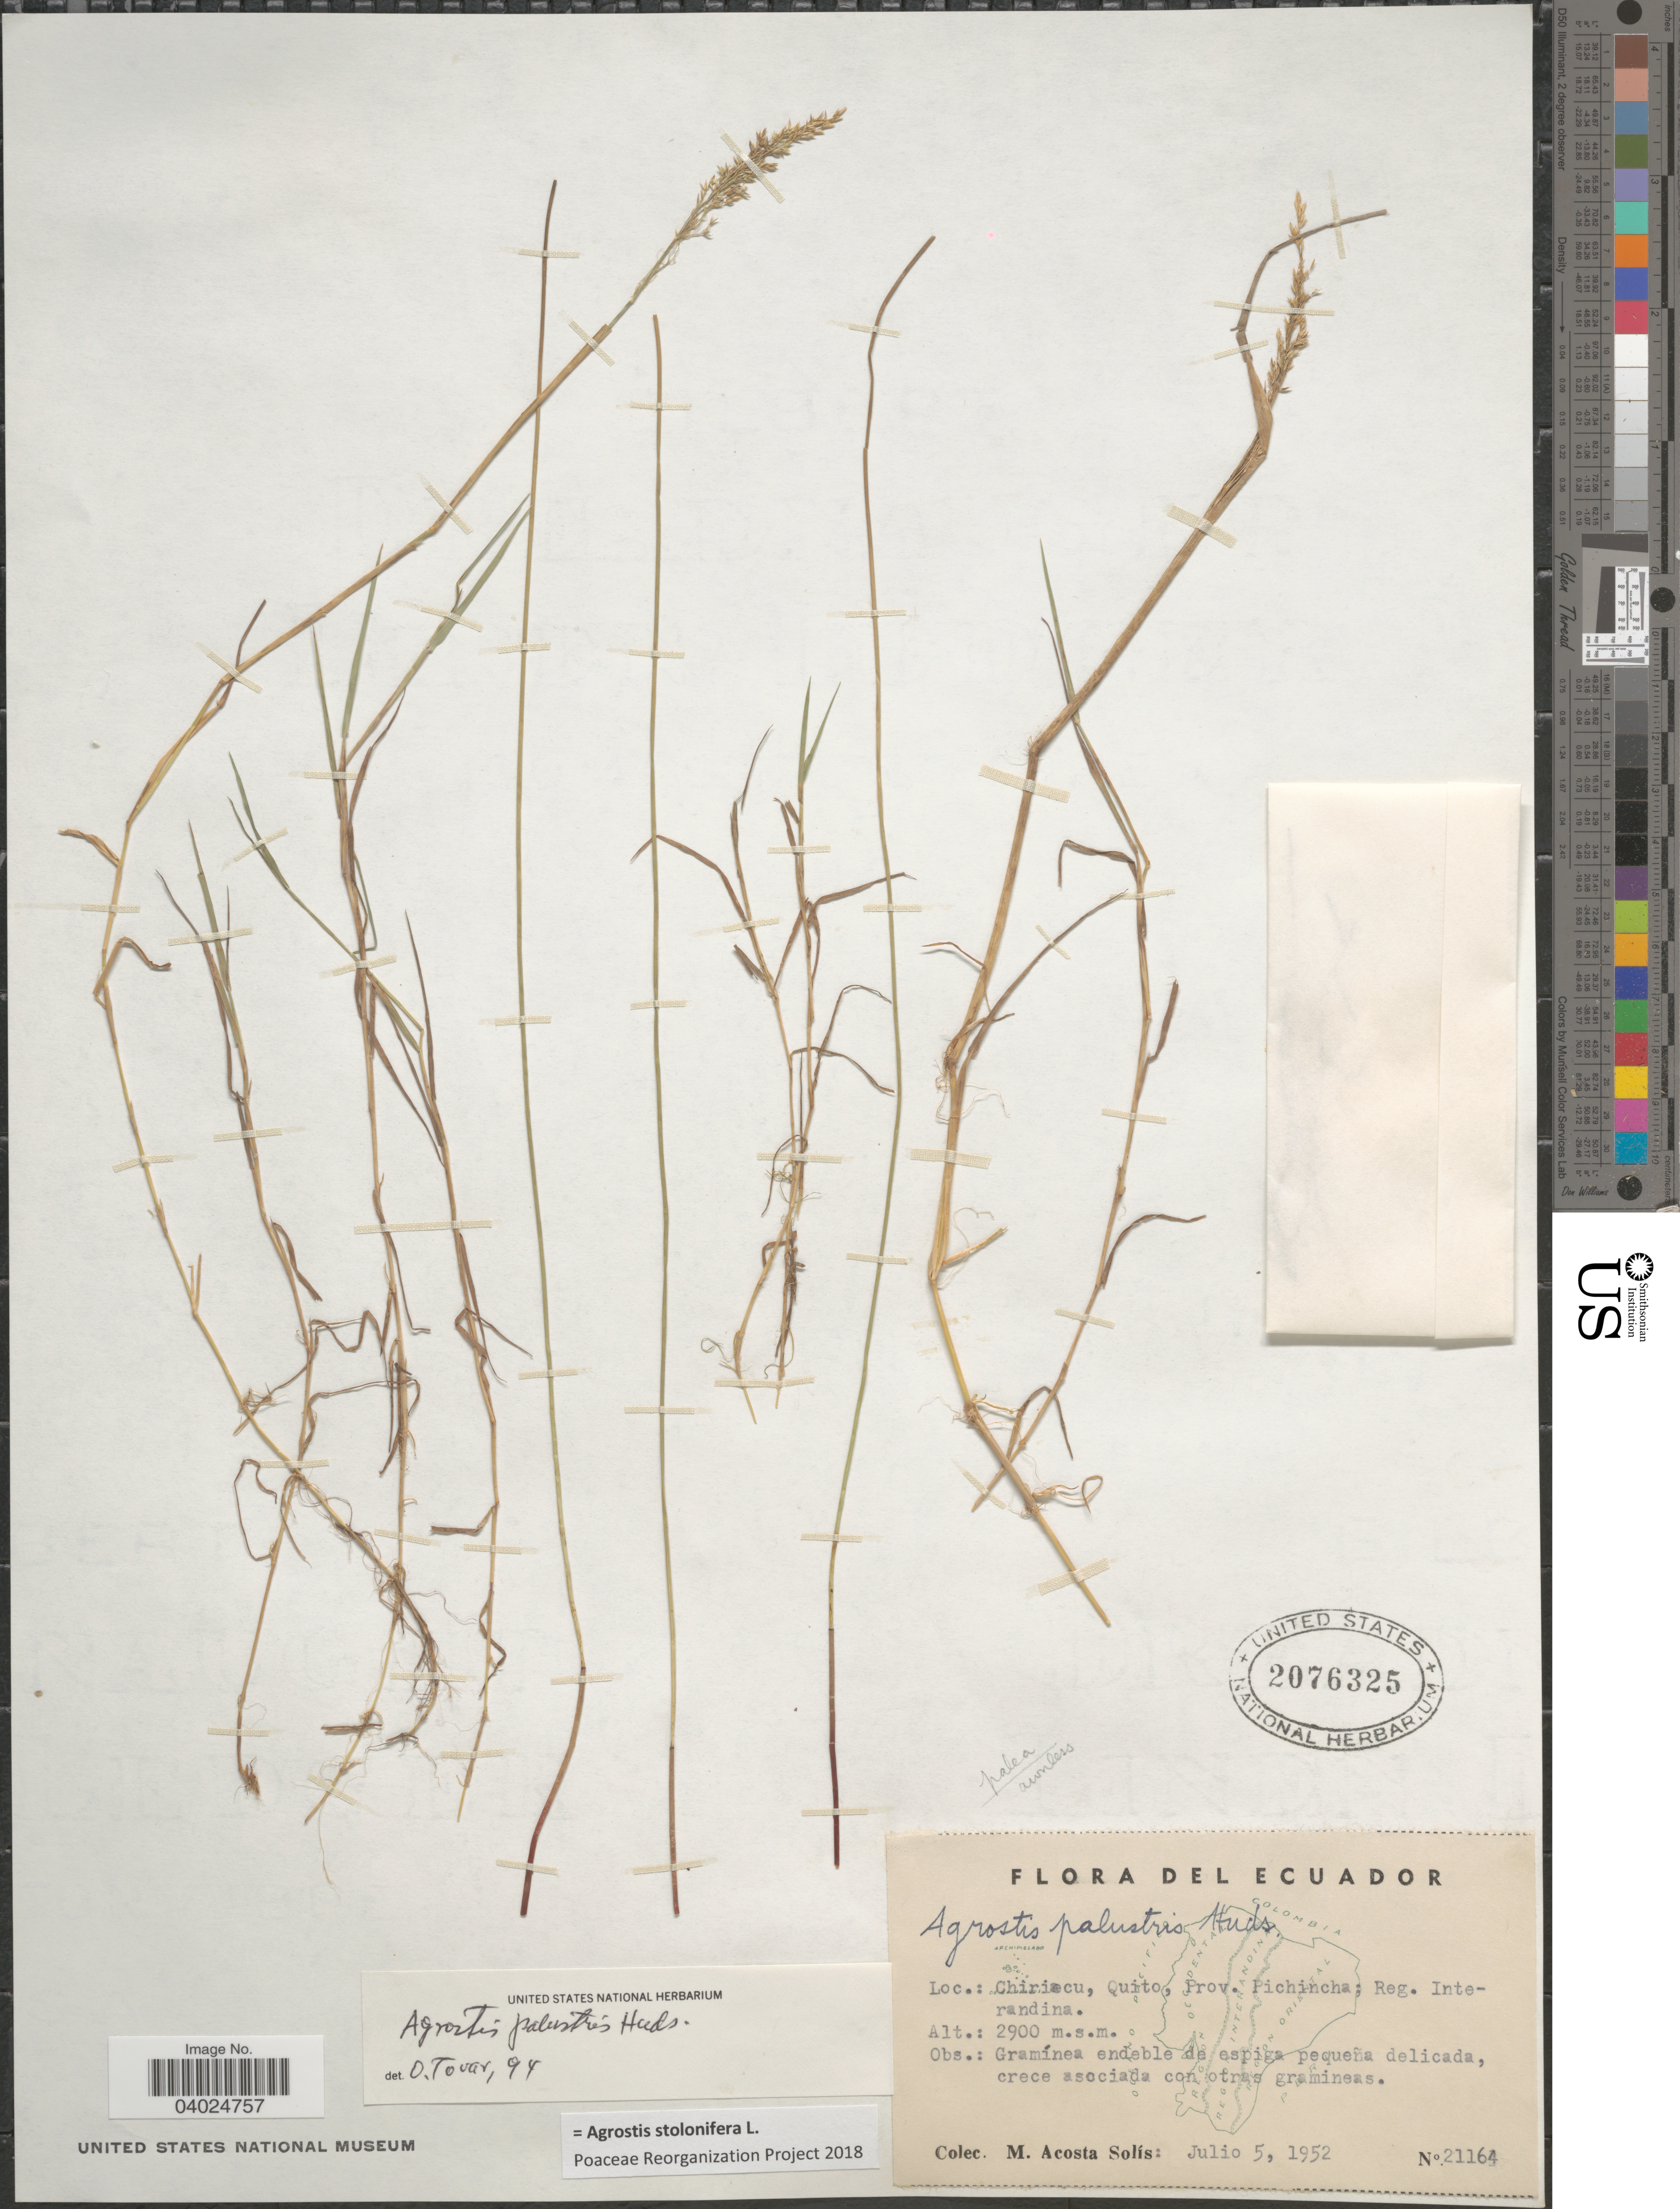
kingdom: Plantae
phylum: Tracheophyta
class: Liliopsida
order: Poales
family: Poaceae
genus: Agrostis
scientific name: Agrostis stolonifera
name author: L.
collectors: M. Acosta Solis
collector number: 21164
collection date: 1952-07-05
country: Ecuador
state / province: Pichincha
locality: Chiriacu, Quito; Reg. Interandina.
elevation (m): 2900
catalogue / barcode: US 2076325